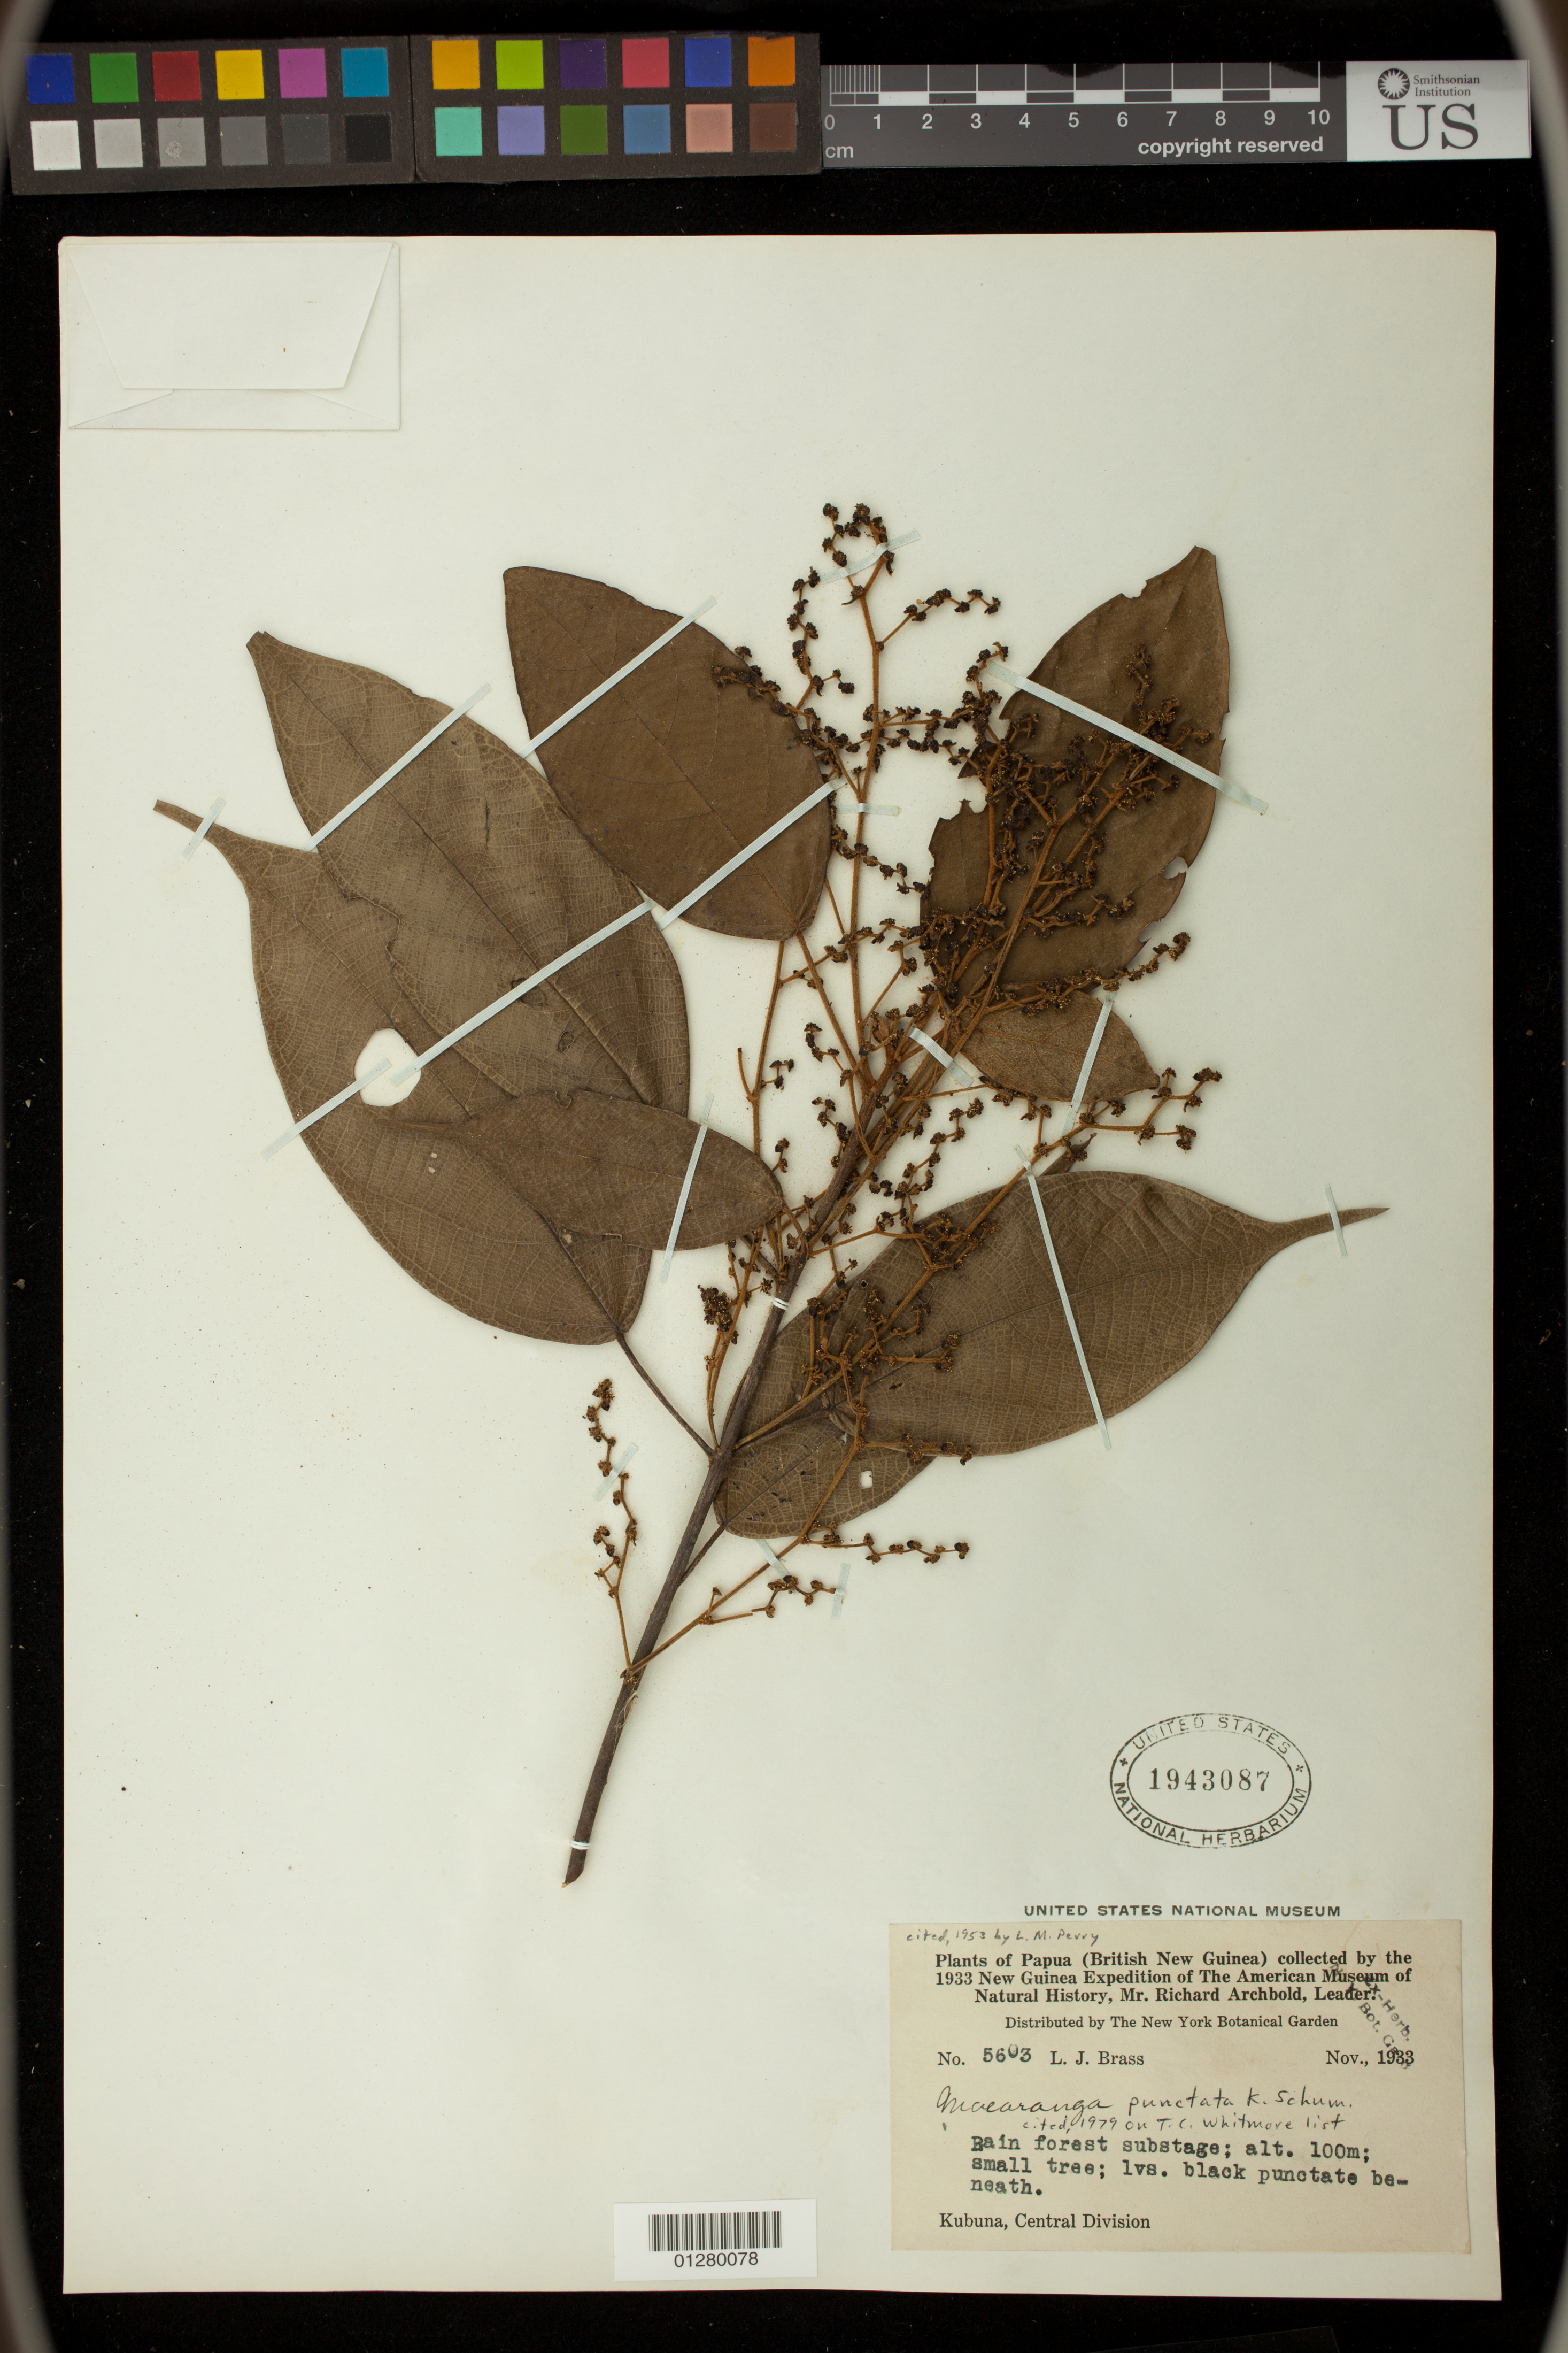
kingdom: Plantae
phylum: Tracheophyta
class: Magnoliopsida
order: Malpighiales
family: Euphorbiaceae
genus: Macaranga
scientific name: Macaranga punctata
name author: K. Schum.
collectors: L. J. Brass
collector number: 5603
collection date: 1933-11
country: Papua New Guinea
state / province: Central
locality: Kubuna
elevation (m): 100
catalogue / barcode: US 1943087